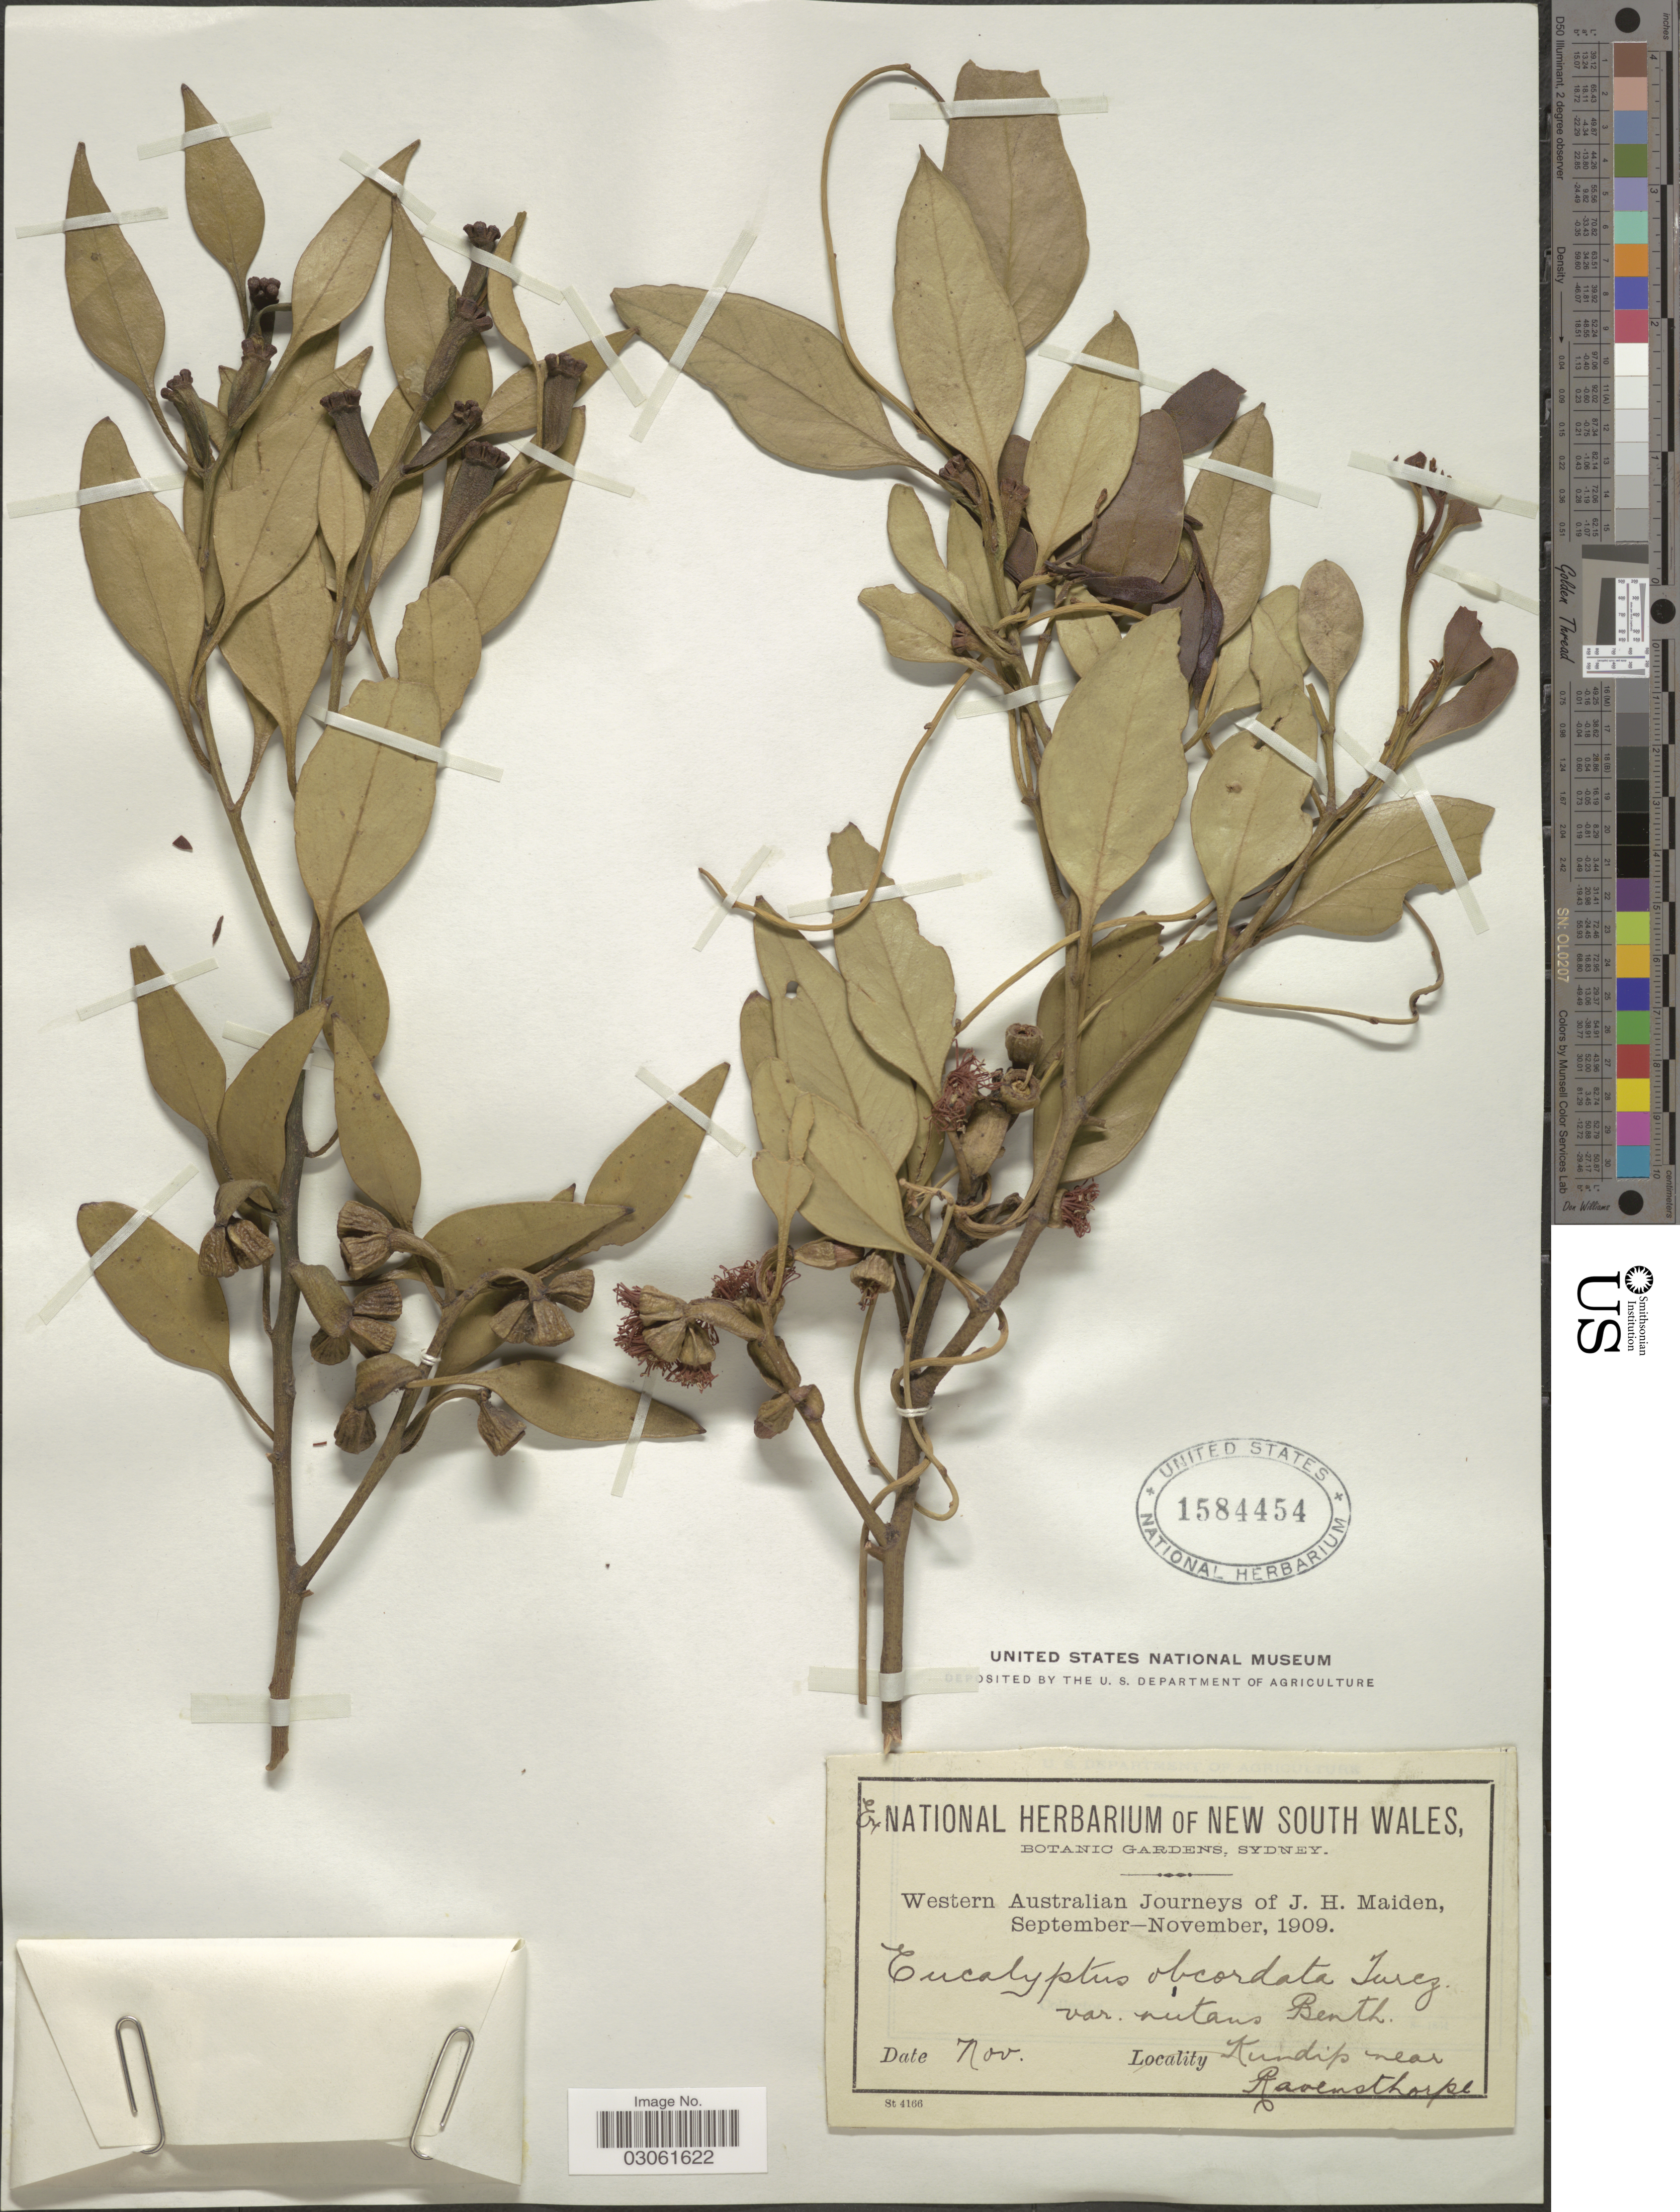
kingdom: Plantae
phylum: Tracheophyta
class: Magnoliopsida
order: Myrtales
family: Myrtaceae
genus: Eucalyptus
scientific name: Eucalyptus obcordata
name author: Turcz.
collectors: J. Maiden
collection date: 1909-11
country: Australia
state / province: Western Australia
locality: Kundip near Ravensthorpe.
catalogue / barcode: US 1584454